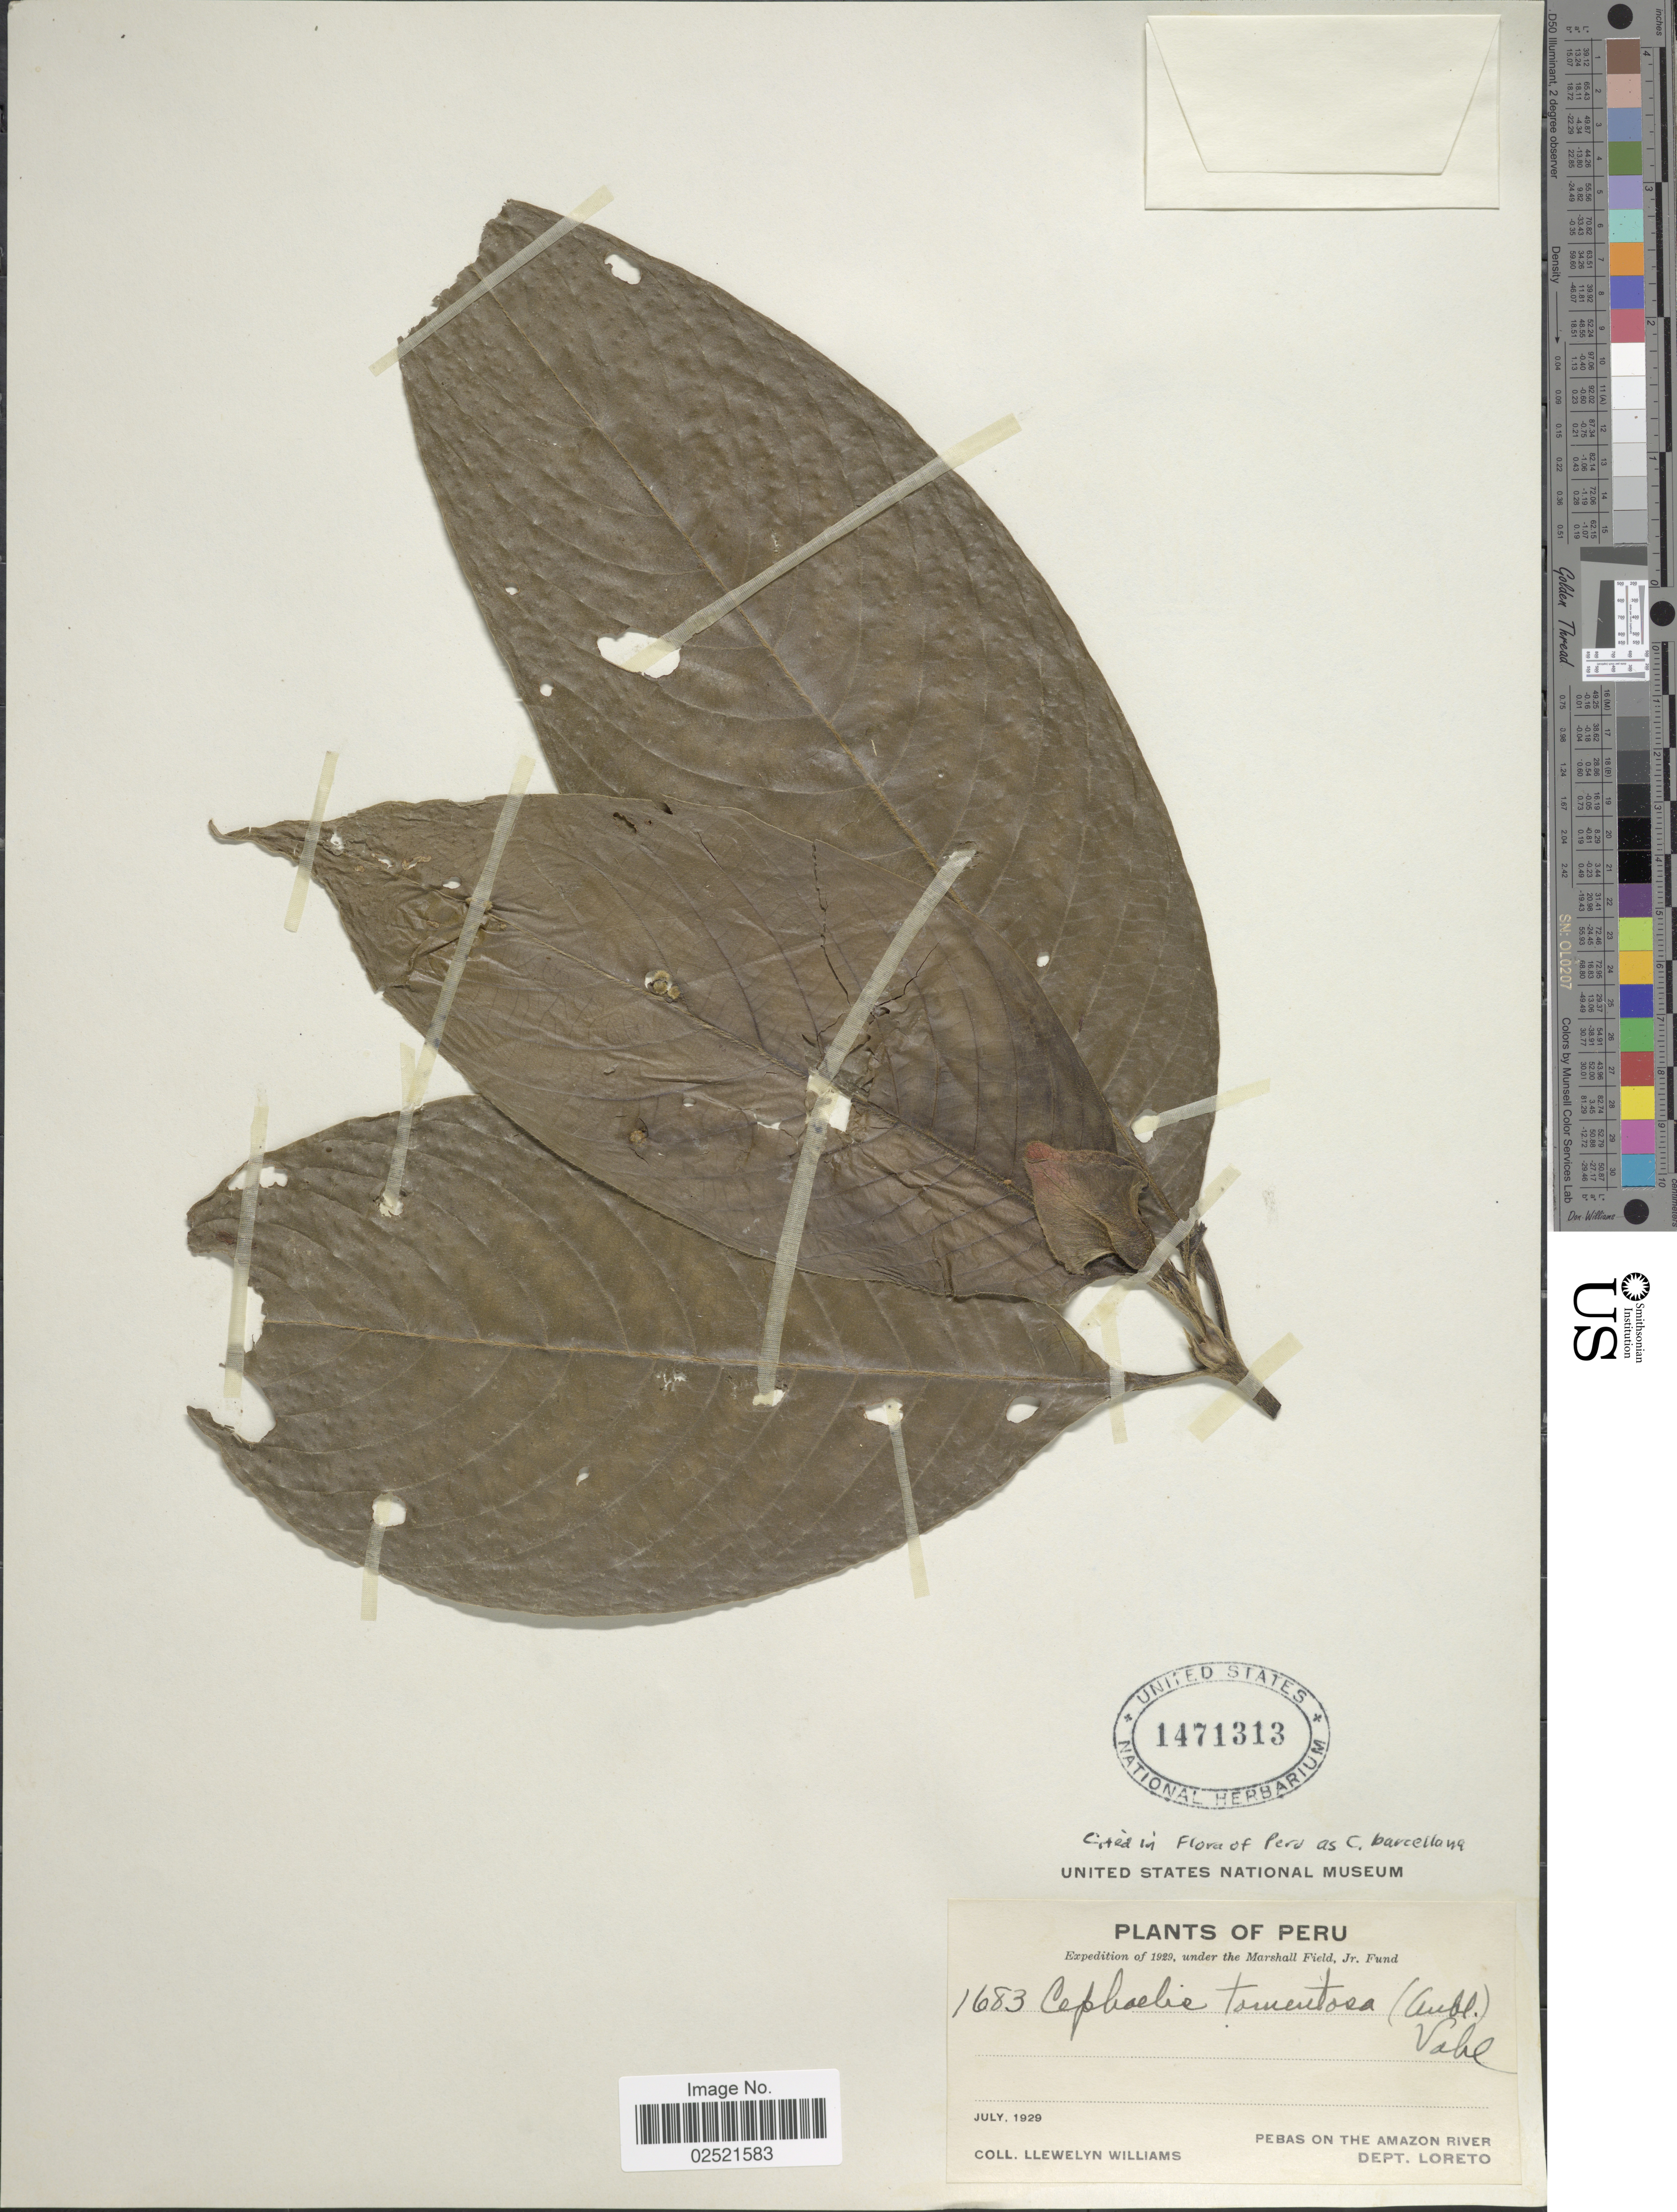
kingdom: Plantae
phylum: Tracheophyta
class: Magnoliopsida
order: Gentianales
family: Rubiaceae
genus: Psychotria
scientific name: Psychotria poeppigiana subsp. barcellana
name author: (Müll. Arg.) Steyerm.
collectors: Ll. Williams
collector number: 1683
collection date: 1929-07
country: Peru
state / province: Loreto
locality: Pebas on the Amazon River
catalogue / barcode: US 1471313